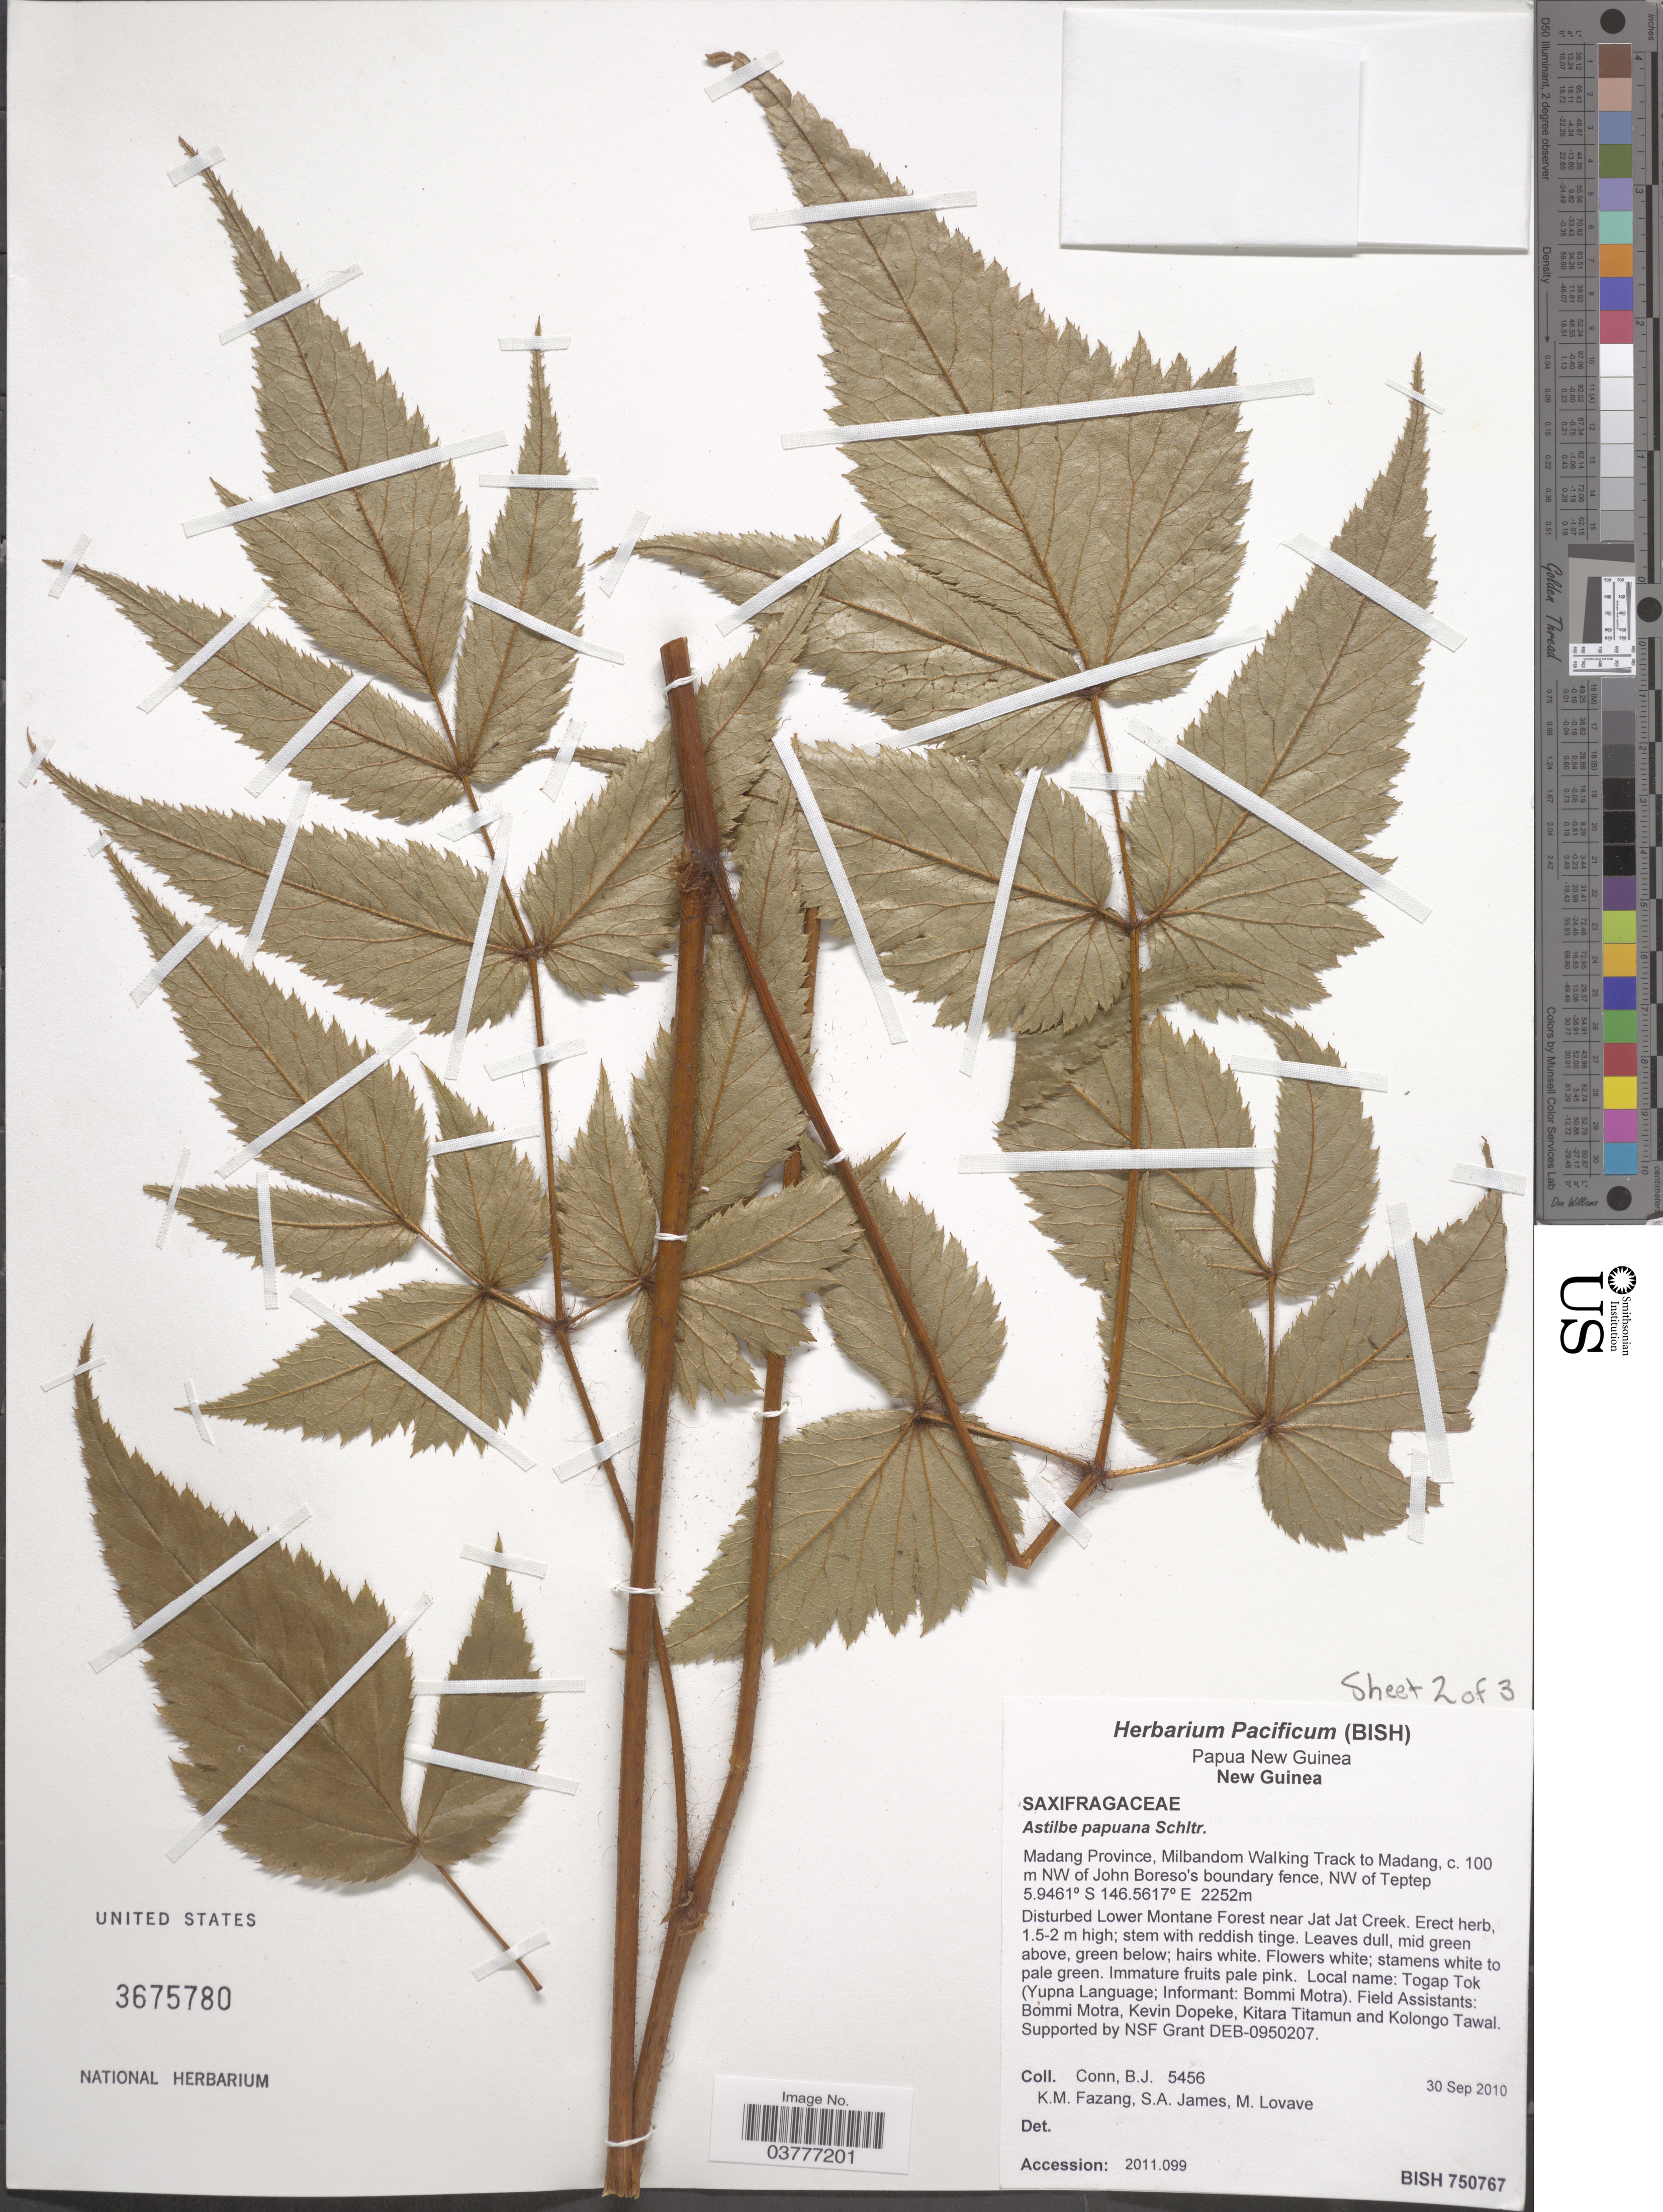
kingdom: Plantae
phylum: Tracheophyta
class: Magnoliopsida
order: Saxifragales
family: Saxifragaceae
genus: Astilbe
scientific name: Astilbe papuana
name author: Schltr.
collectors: B. Conn, S. James, S. James & M. Lovave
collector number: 5456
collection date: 2010-09-30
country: Papua New Guinea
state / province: Madang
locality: New Guinea. Milbandom Walking Track to Madang, c. 100 m NW of John Boreso's boundary fence, NW of Teptep. Disturbed Lower Montane forest near Jat Jat Creek.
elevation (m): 2252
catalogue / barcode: US 3675780